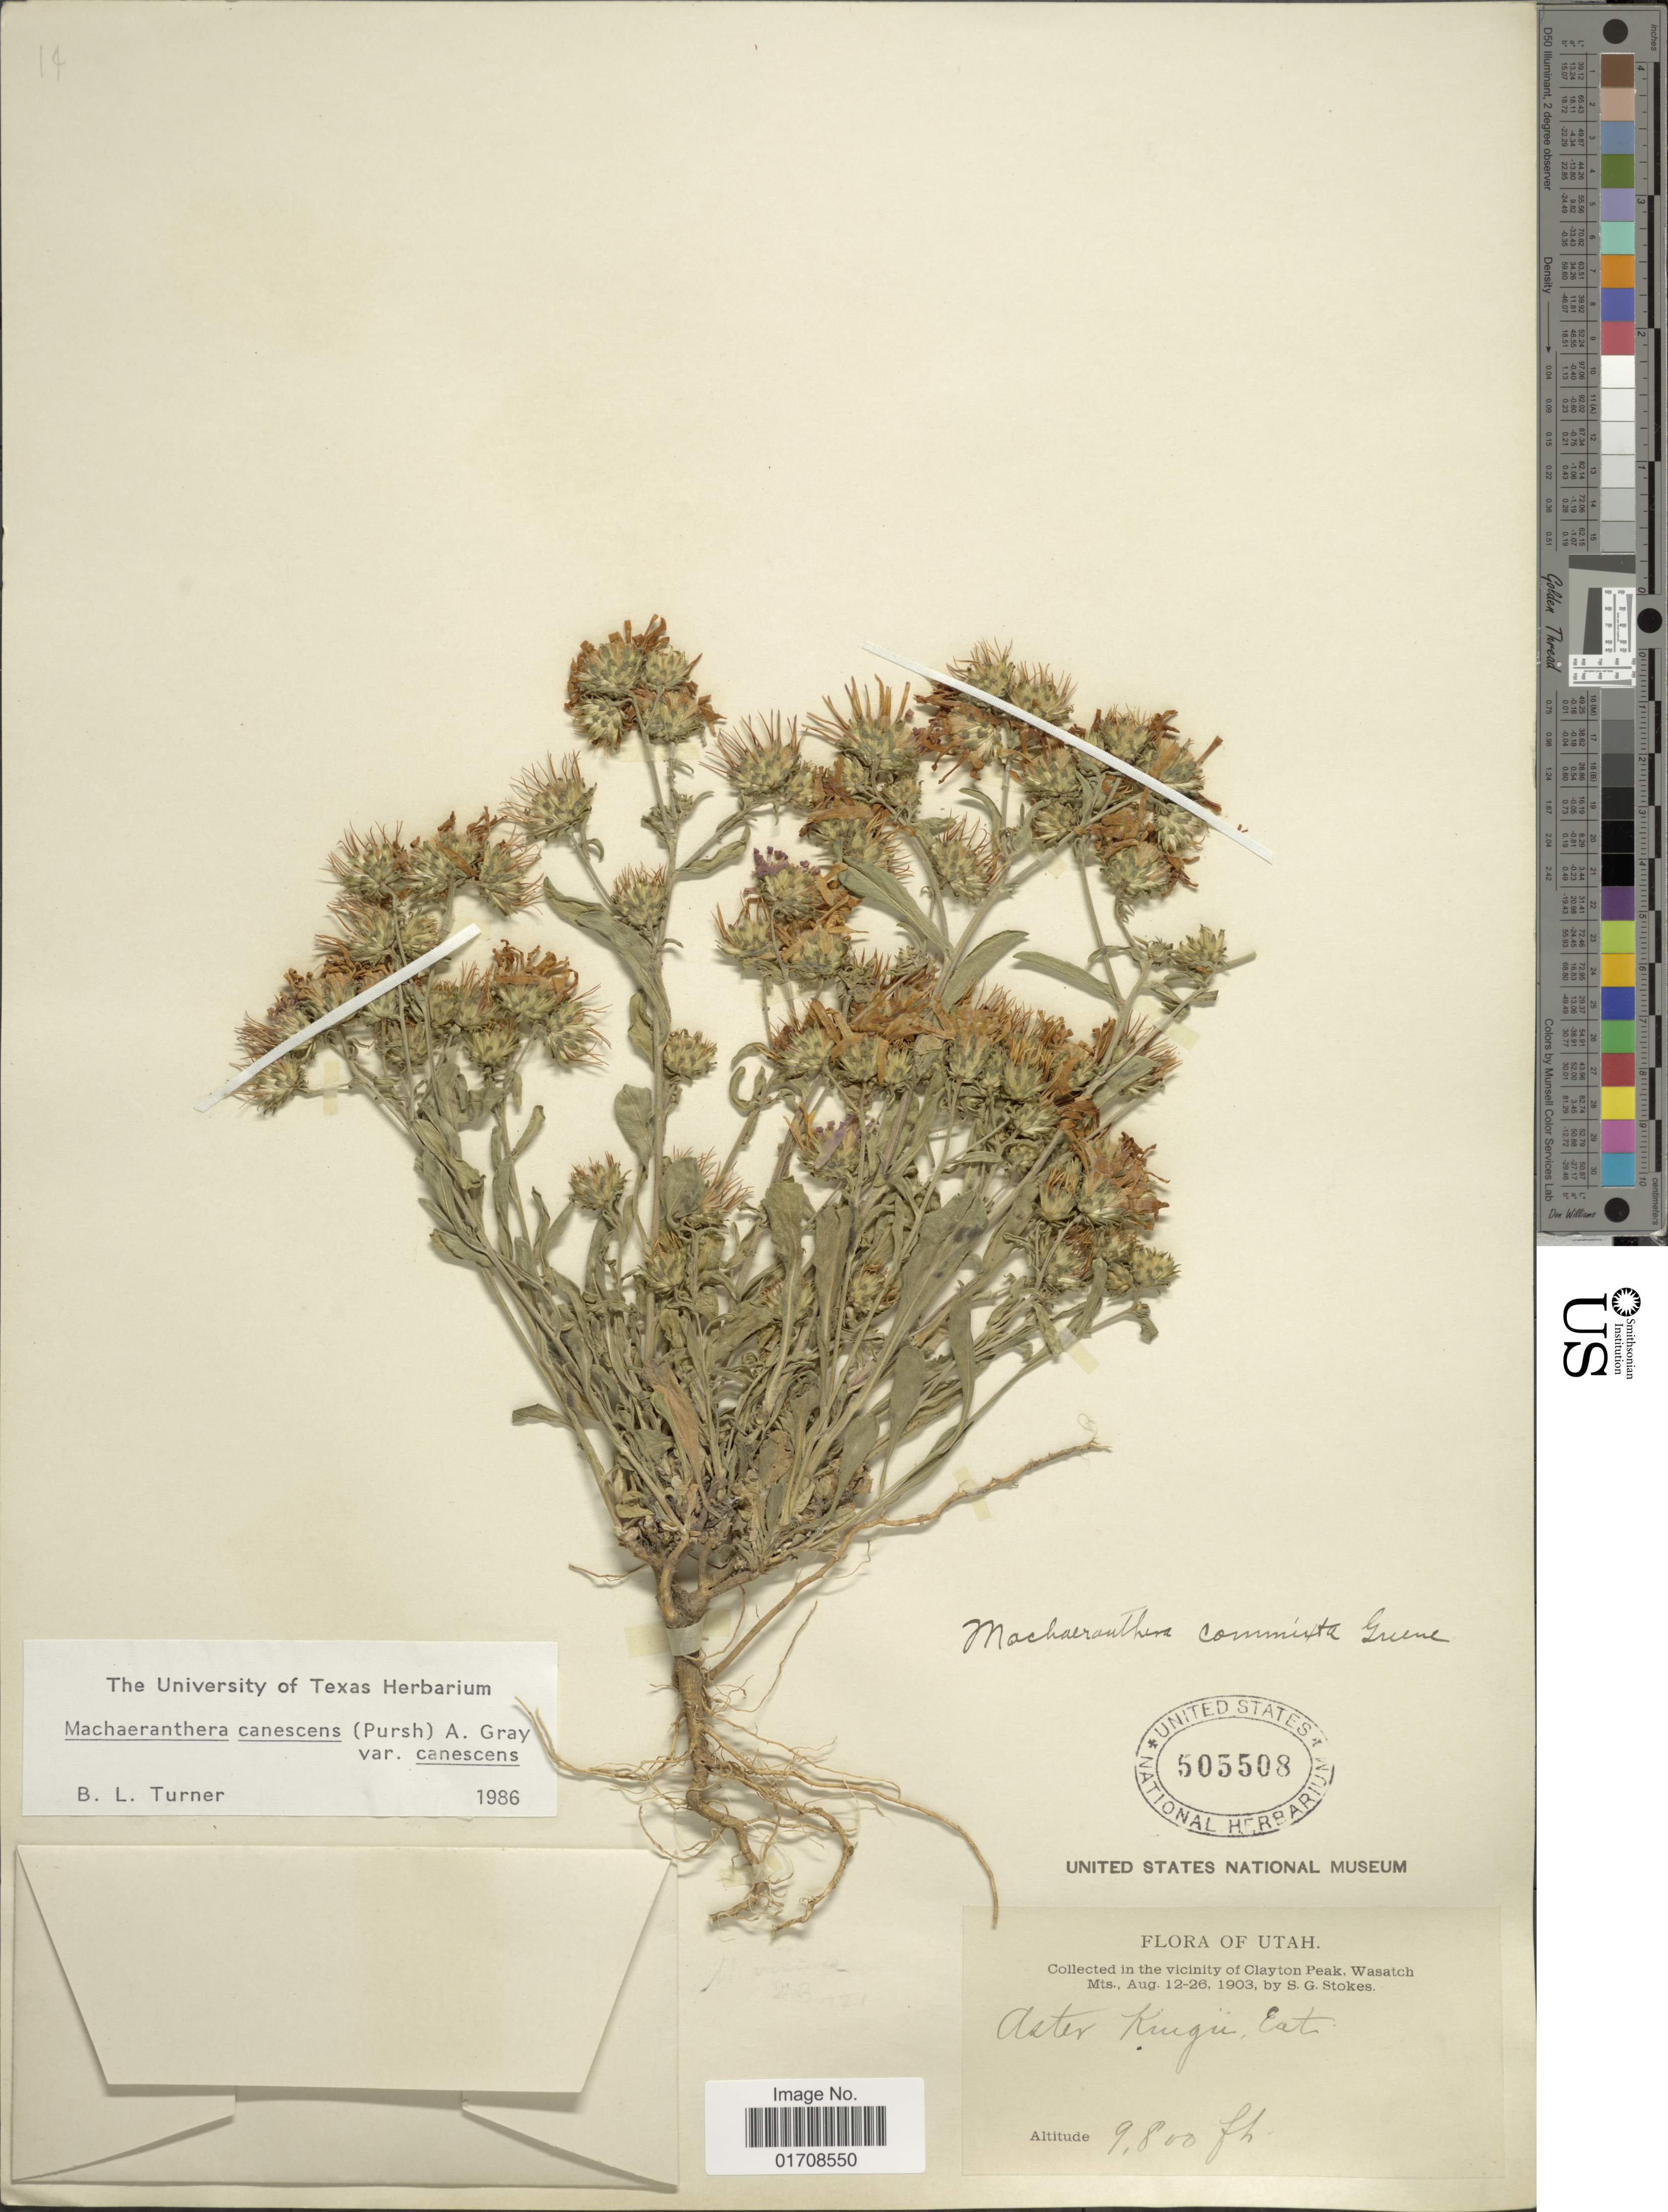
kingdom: Plantae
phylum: Tracheophyta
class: Magnoliopsida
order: Asterales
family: Asteraceae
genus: Machaeranthera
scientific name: Machaeranthera canescens var. canescens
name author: (Pursh) A. Gray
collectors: S. G. Stokes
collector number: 14?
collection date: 1903-08-12/1903-08-26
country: United States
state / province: Utah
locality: Vicinity of Clayton Peak, Wasatch Mts.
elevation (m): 2987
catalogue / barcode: US 505508